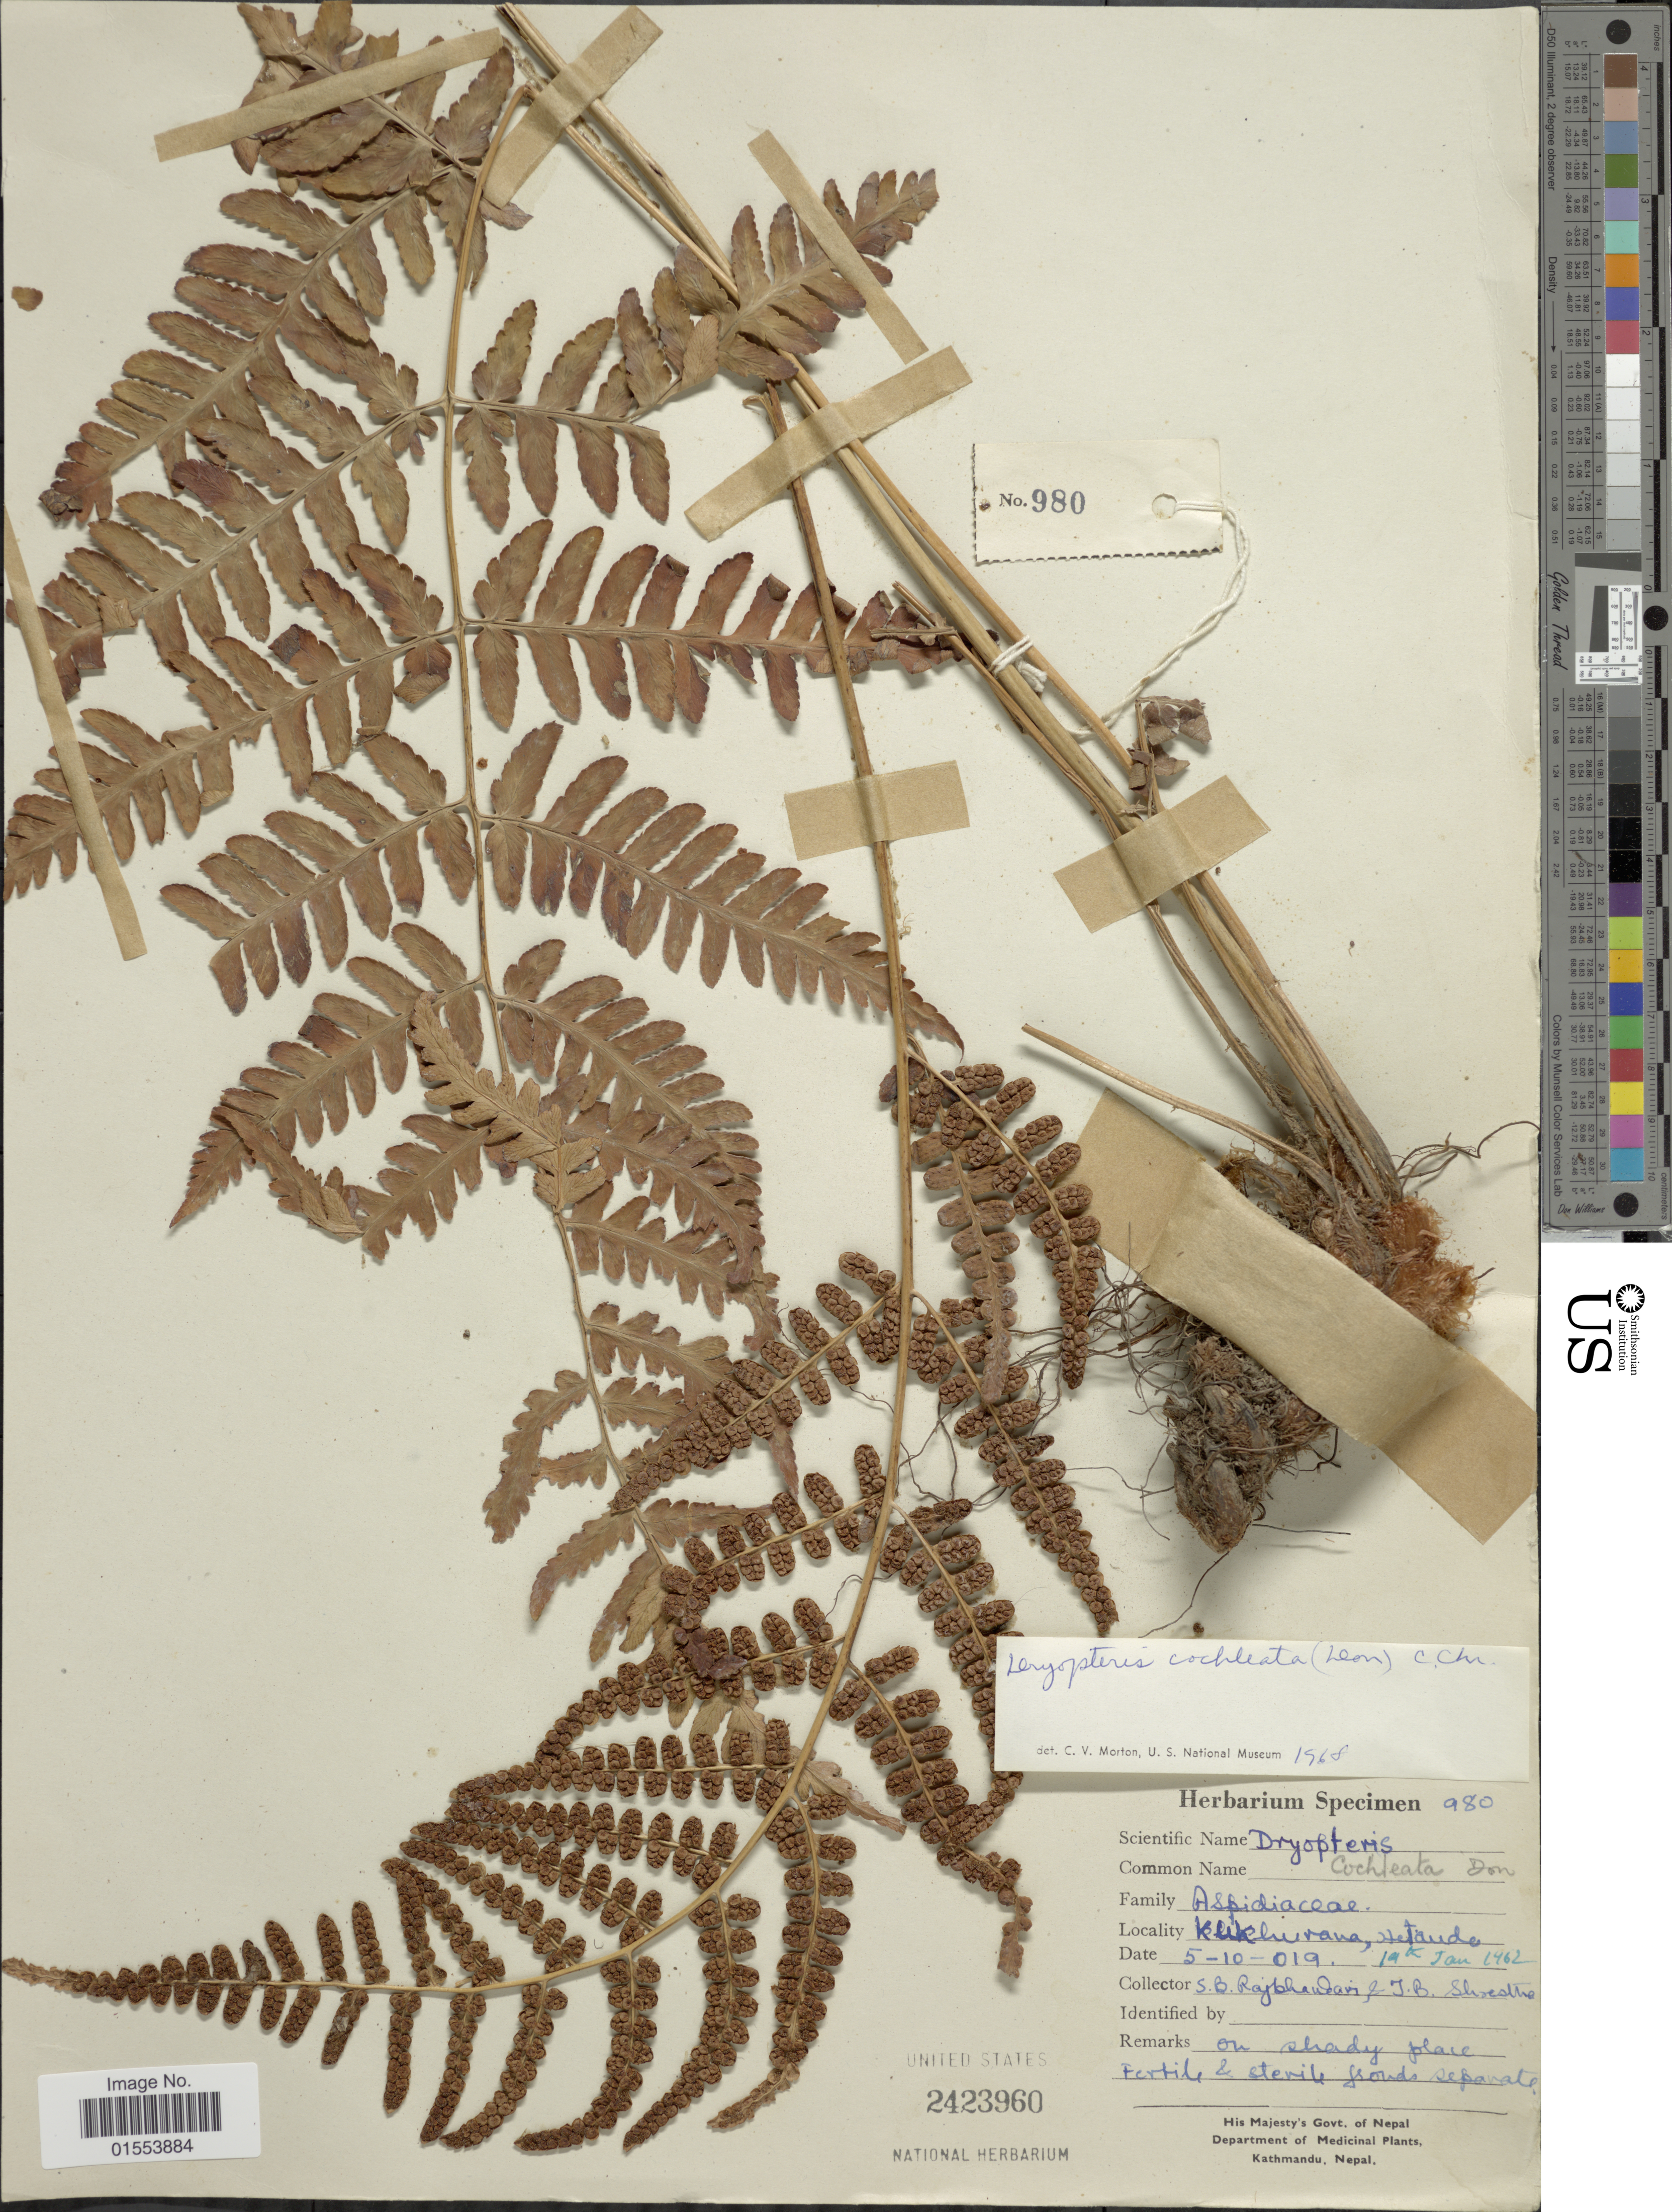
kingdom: Plantae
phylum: Tracheophyta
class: Polypodiopsida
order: Polypodiales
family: Dryopteridaceae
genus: Dryopteris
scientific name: Dryopteris cochleata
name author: (D. Don) C. Chr.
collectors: S. Rajbhaudari & J. Shrestha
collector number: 980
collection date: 1962-01-19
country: Nepal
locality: Kukhiurana, Hetauda.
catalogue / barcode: US 2423960